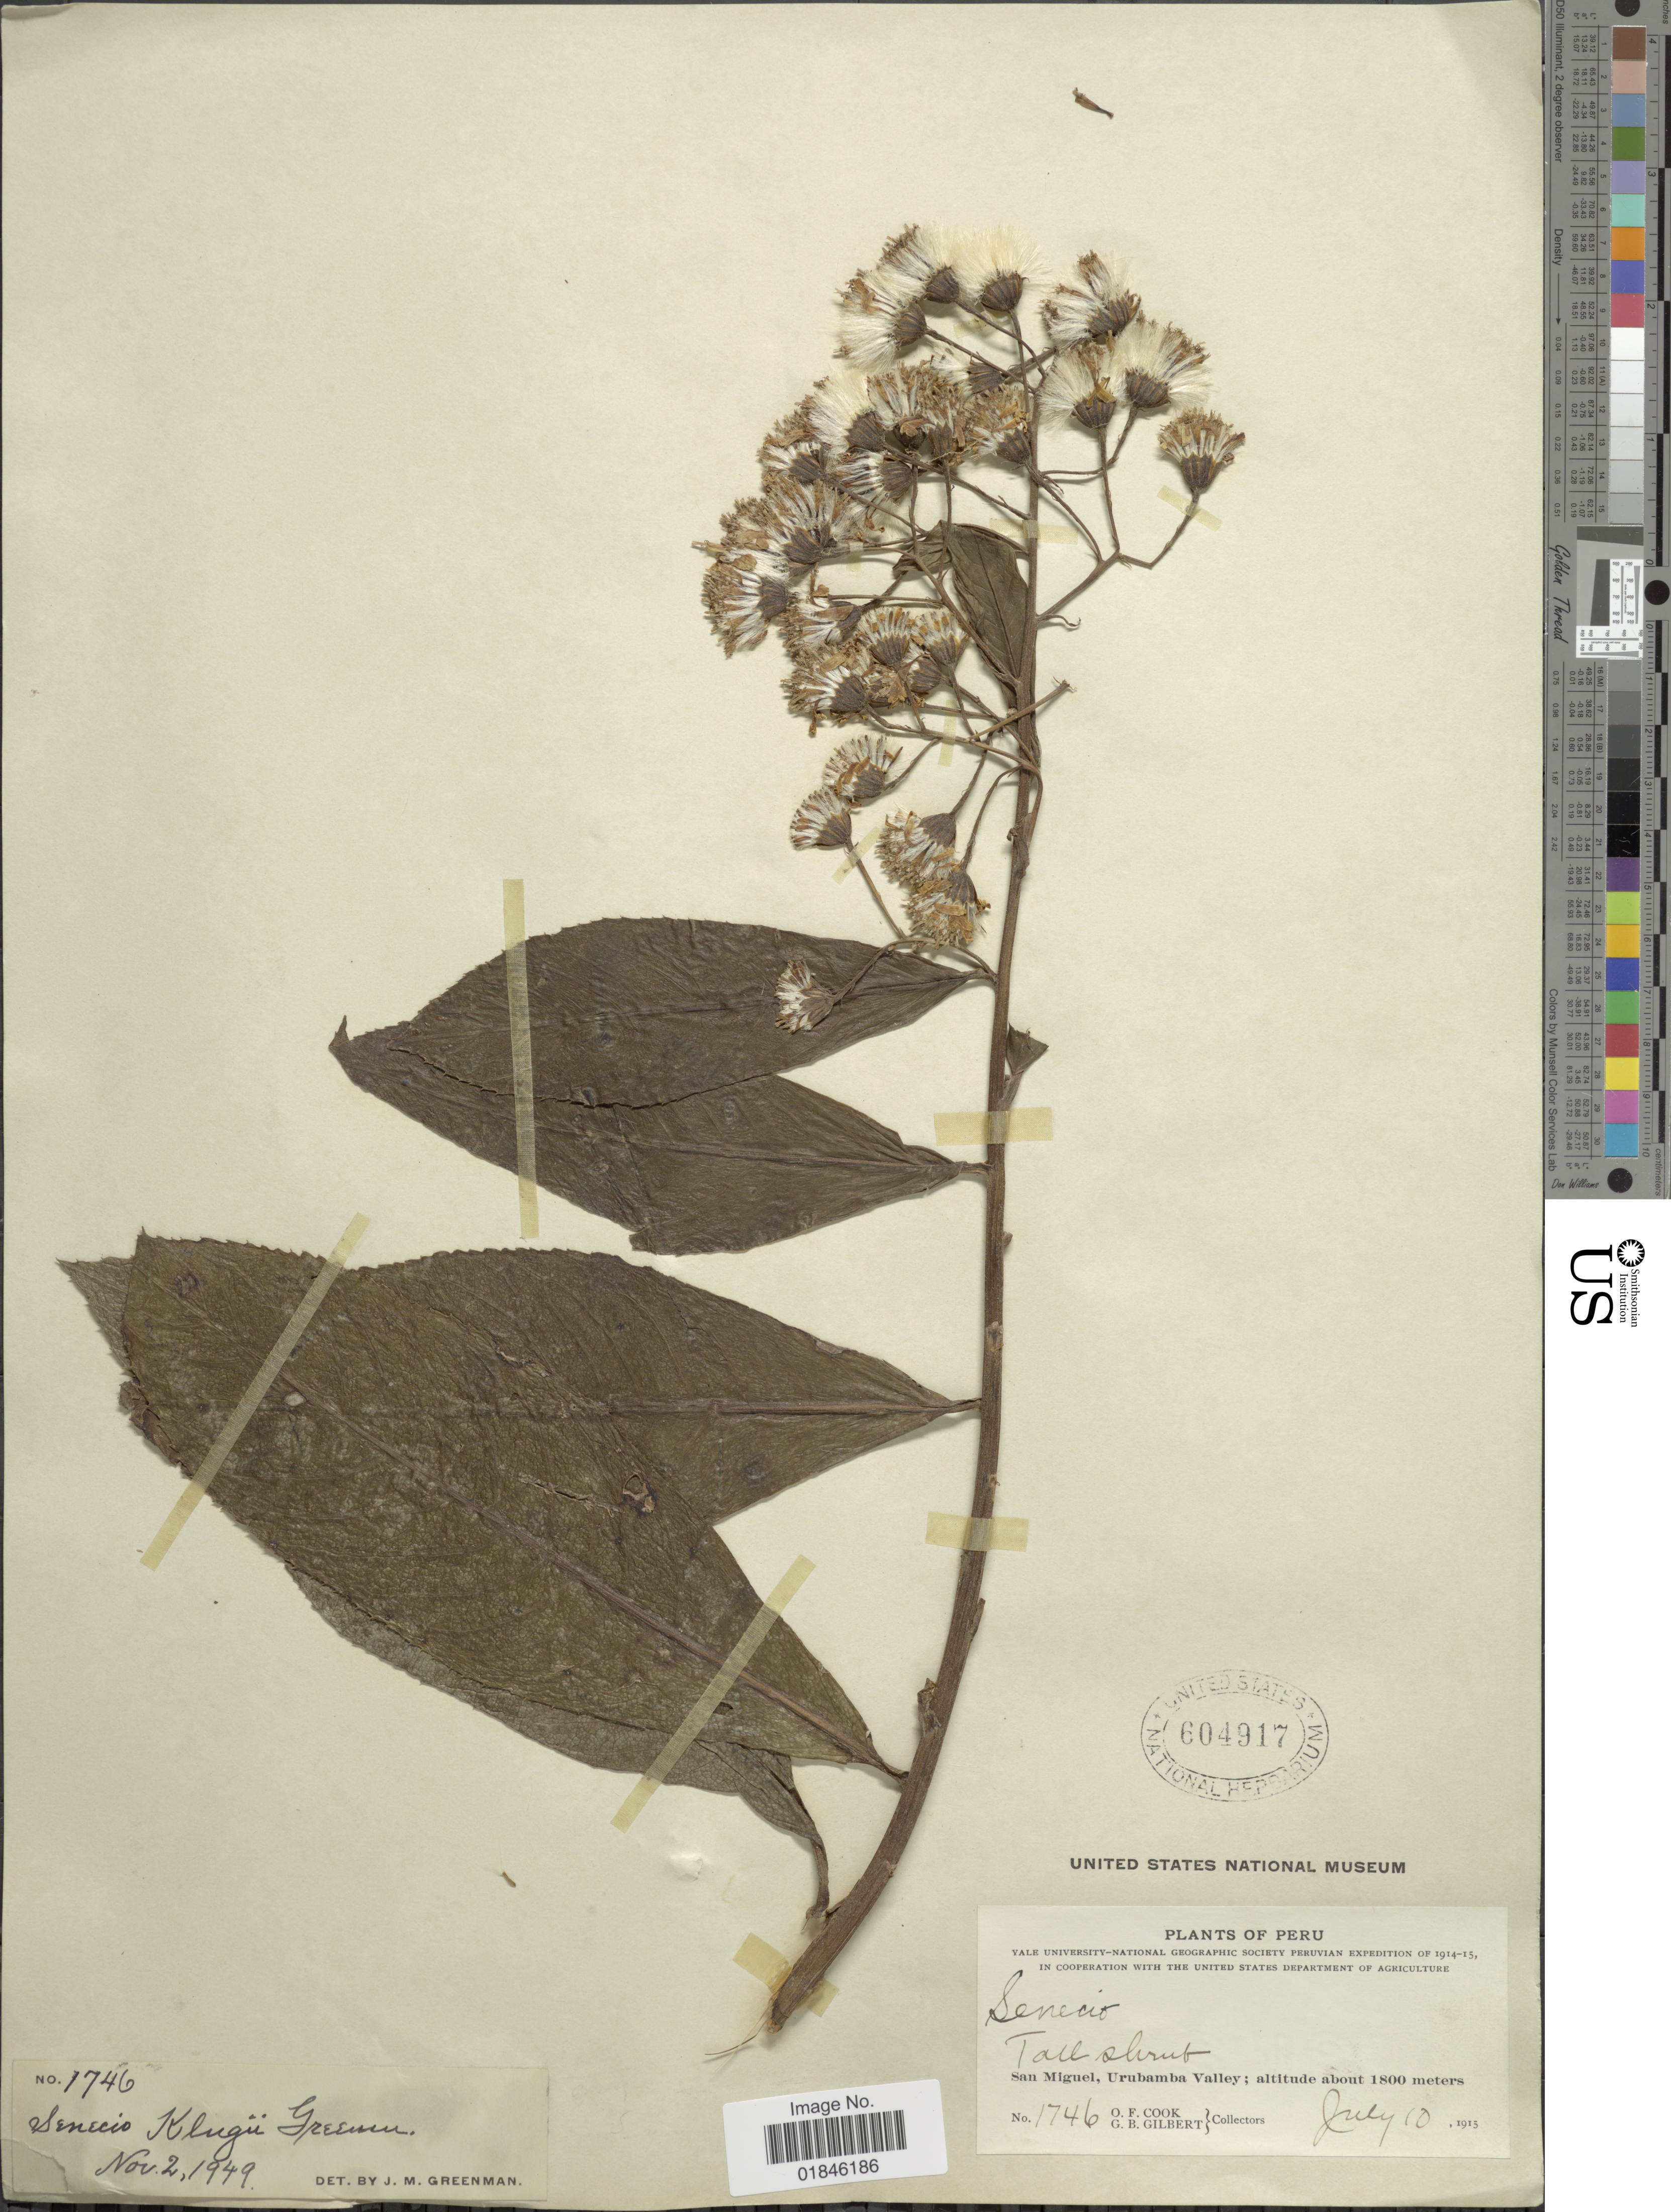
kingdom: Plantae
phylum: Tracheophyta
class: Magnoliopsida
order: Asterales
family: Asteraceae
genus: Pentacalia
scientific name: Pentacalia reflexa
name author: (Kunth) Cuatrec.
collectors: O. F. Cook & G. B. Gilbert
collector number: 1746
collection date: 1915-07-10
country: Peru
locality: San Miguel, Urubamba Valley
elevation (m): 1800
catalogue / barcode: US 604917